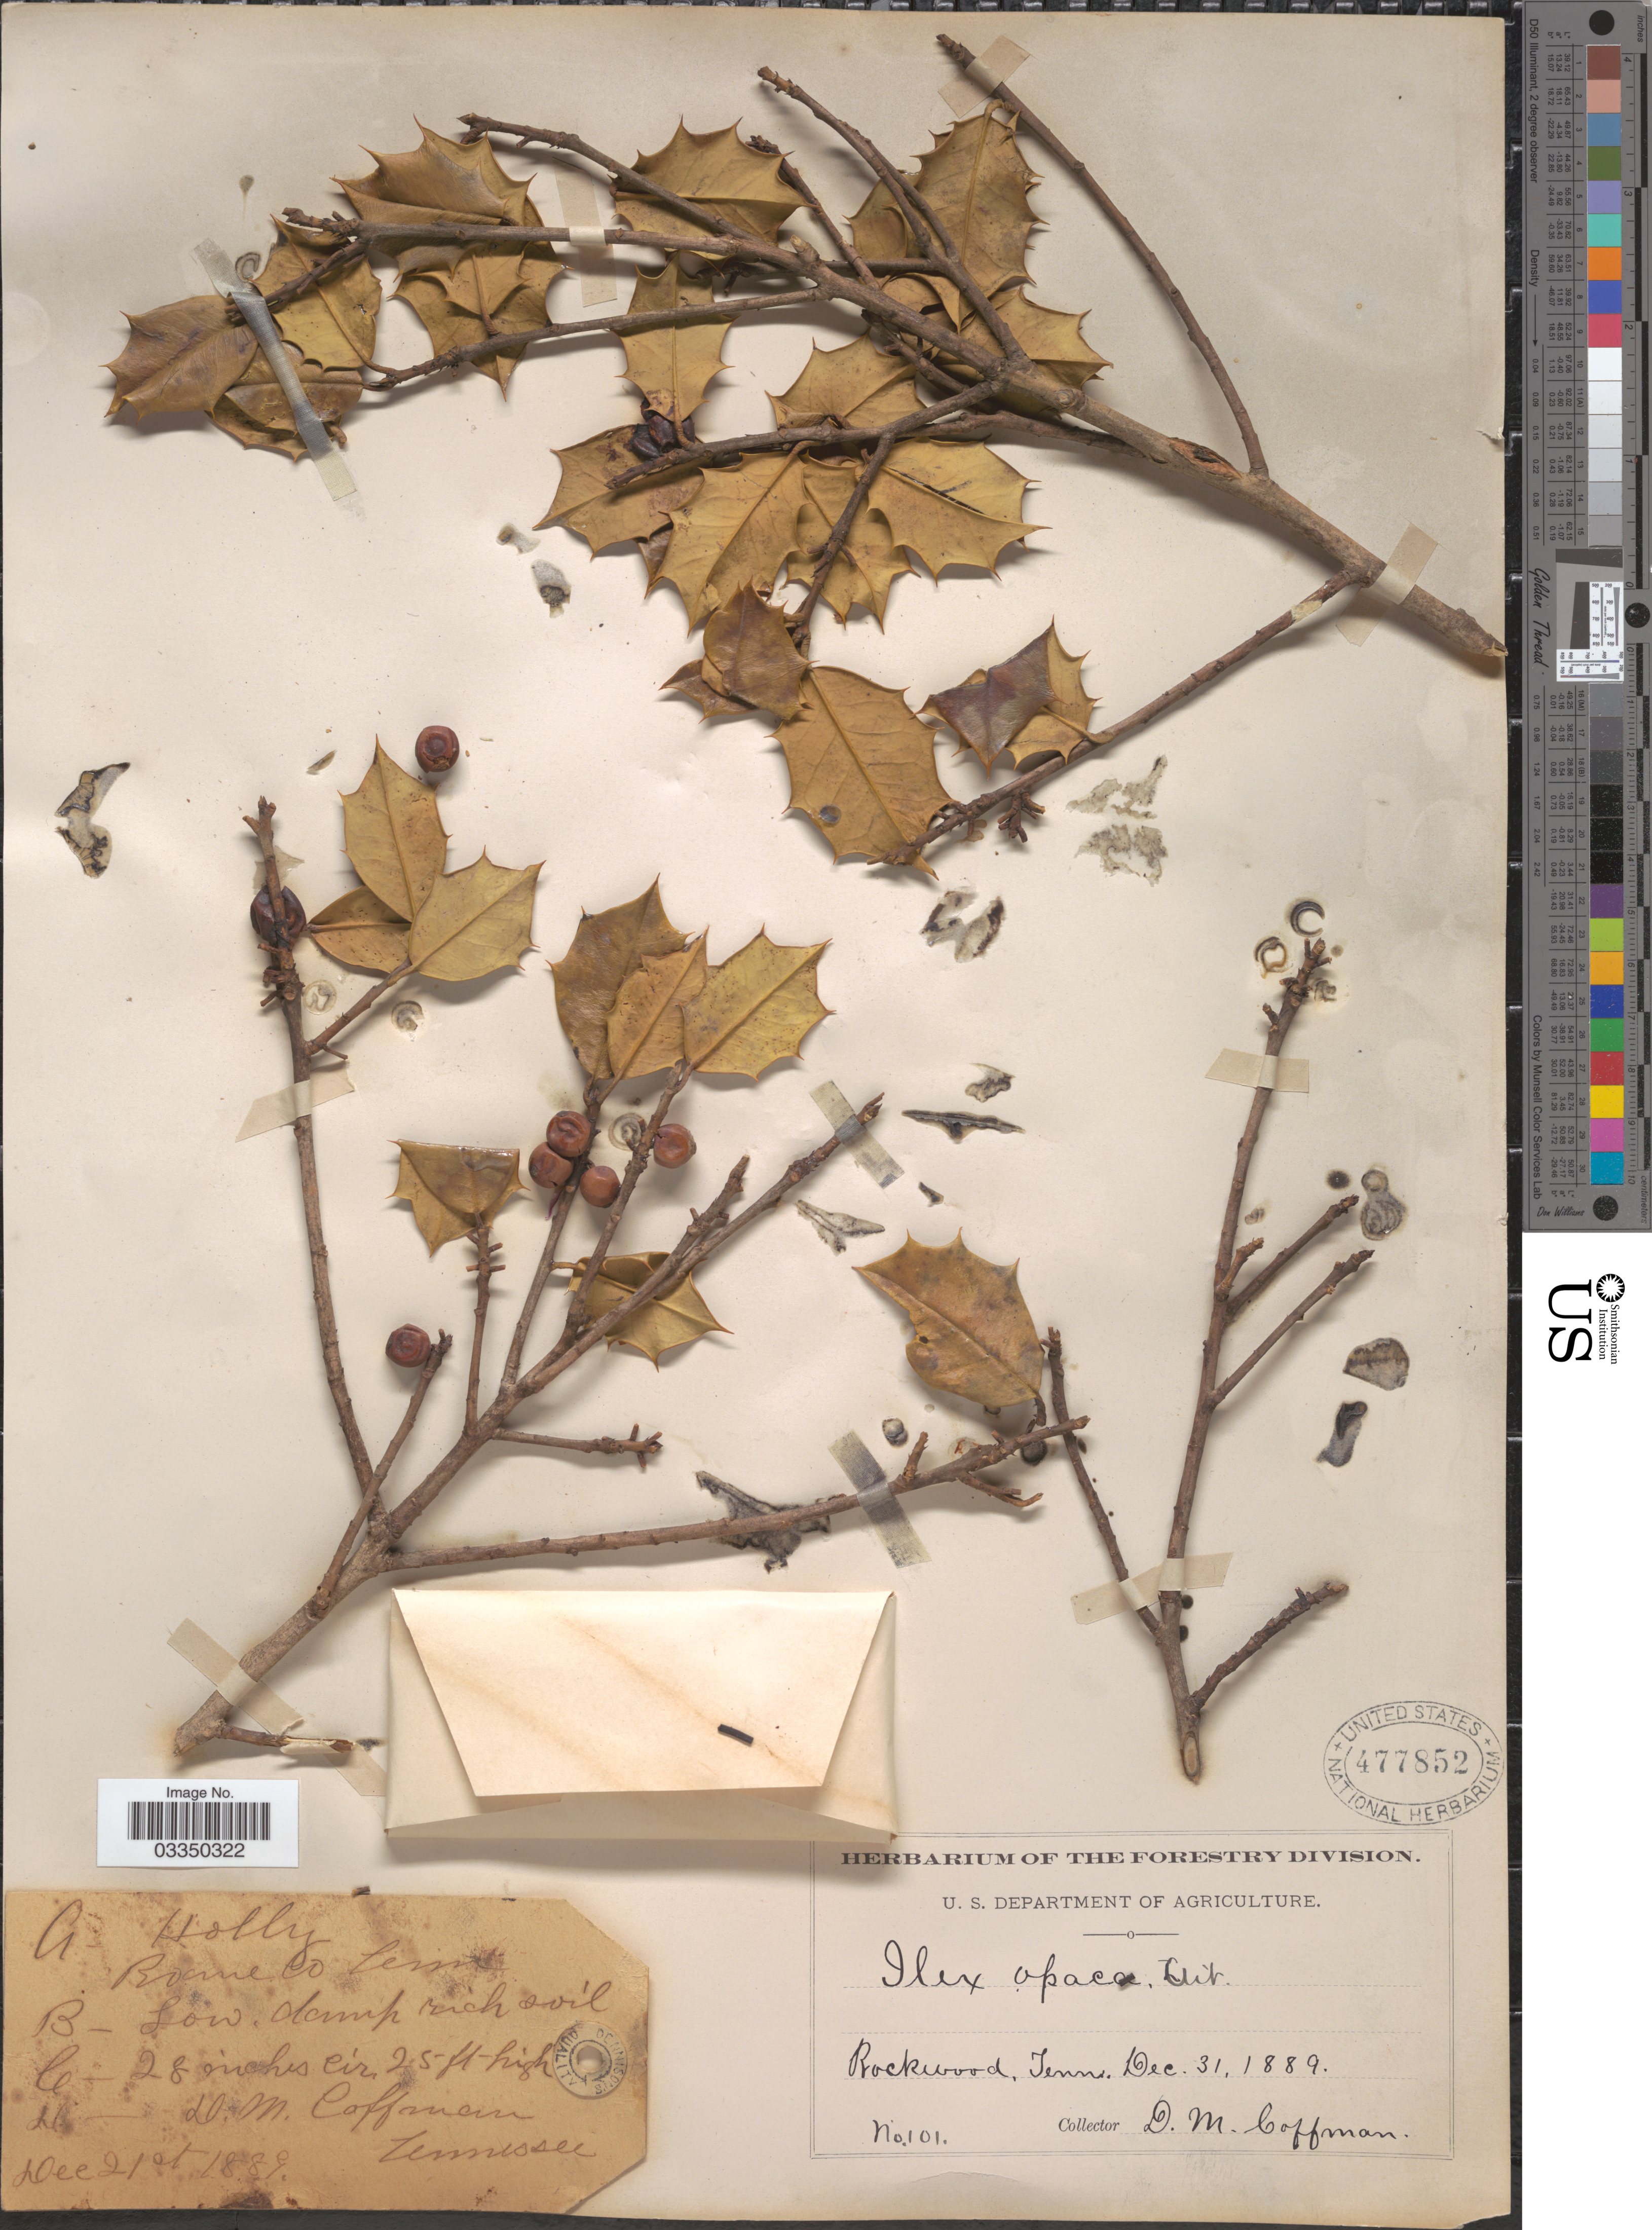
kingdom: Plantae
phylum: Tracheophyta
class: Magnoliopsida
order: Aquifoliales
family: Aquifoliaceae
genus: Ilex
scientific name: Ilex opaca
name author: Aiton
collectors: D. M. Coffman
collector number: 101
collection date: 1889-12-21/1889-12-31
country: United States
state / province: Tennessee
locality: Rockwood.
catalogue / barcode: US 477852